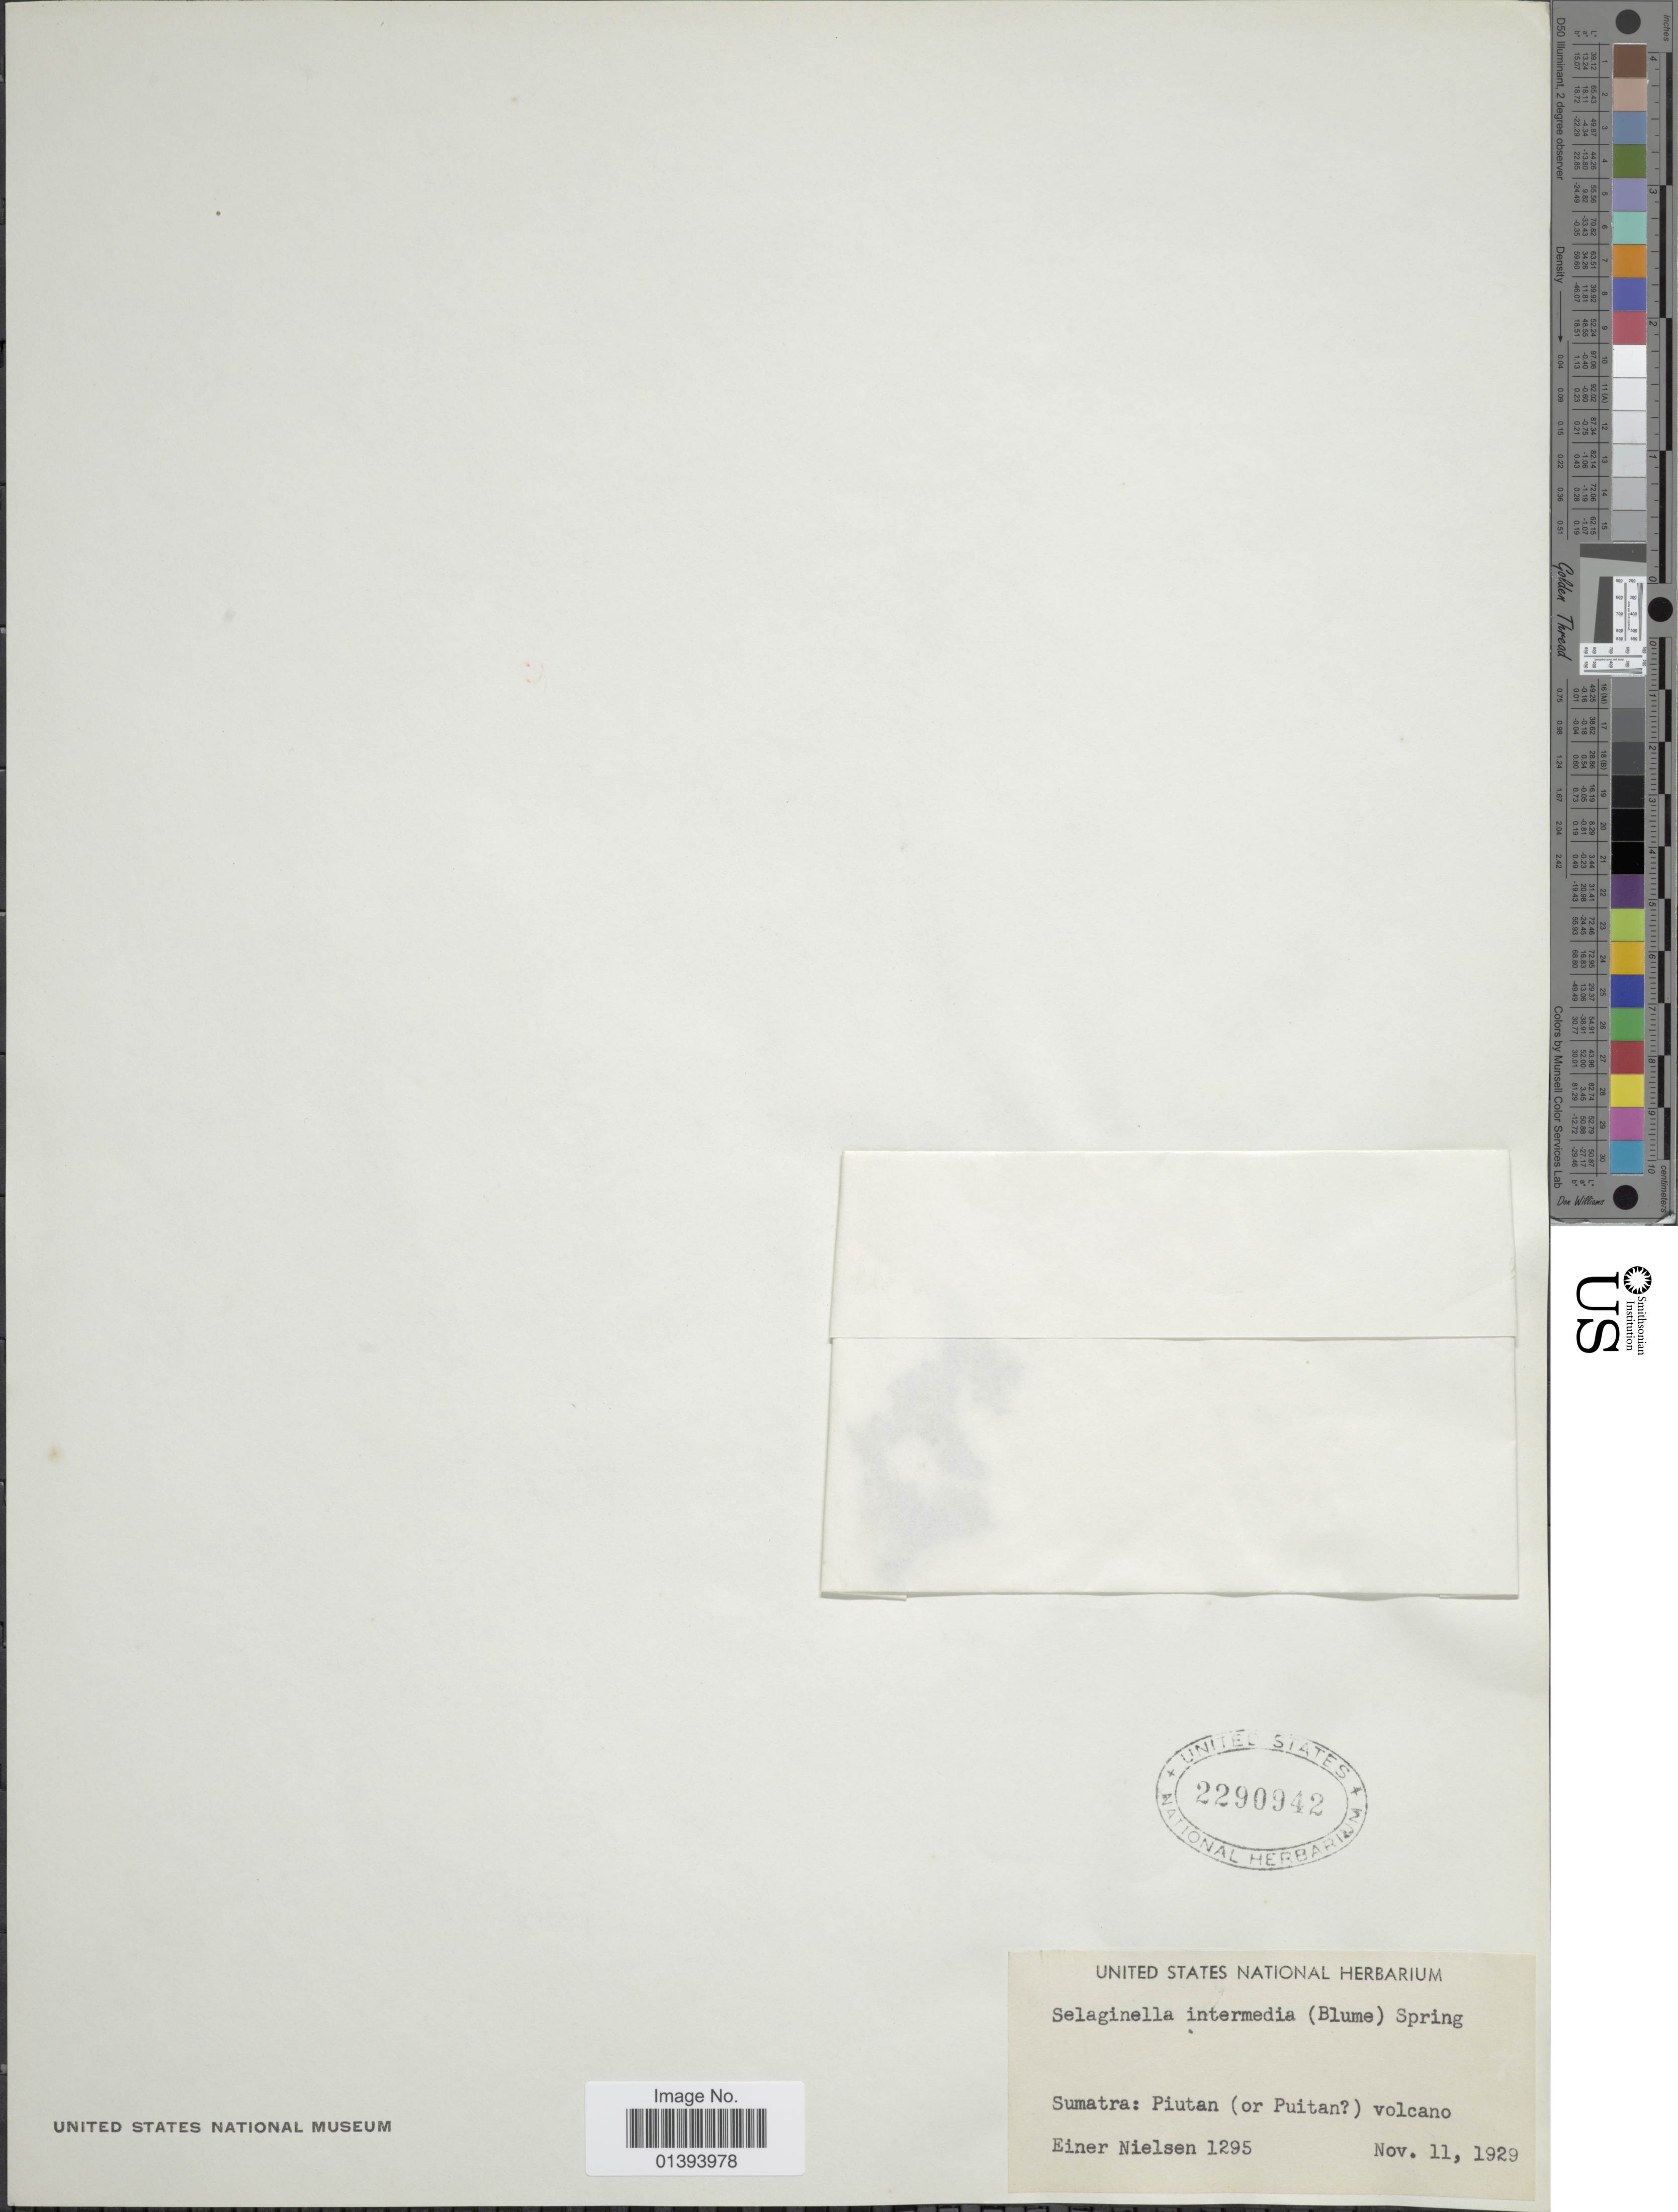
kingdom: Plantae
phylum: Tracheophyta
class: Lycopodiopsida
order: Selaginellales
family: Selaginellaceae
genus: Selaginella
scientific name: Selaginella intermedia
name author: (Blume) Spring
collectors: E. Nielsen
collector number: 1295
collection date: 1929-11-11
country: Indonesia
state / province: Sumatra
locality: Piutan(or Puitan [unsure placement]) volcano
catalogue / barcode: US 2290942